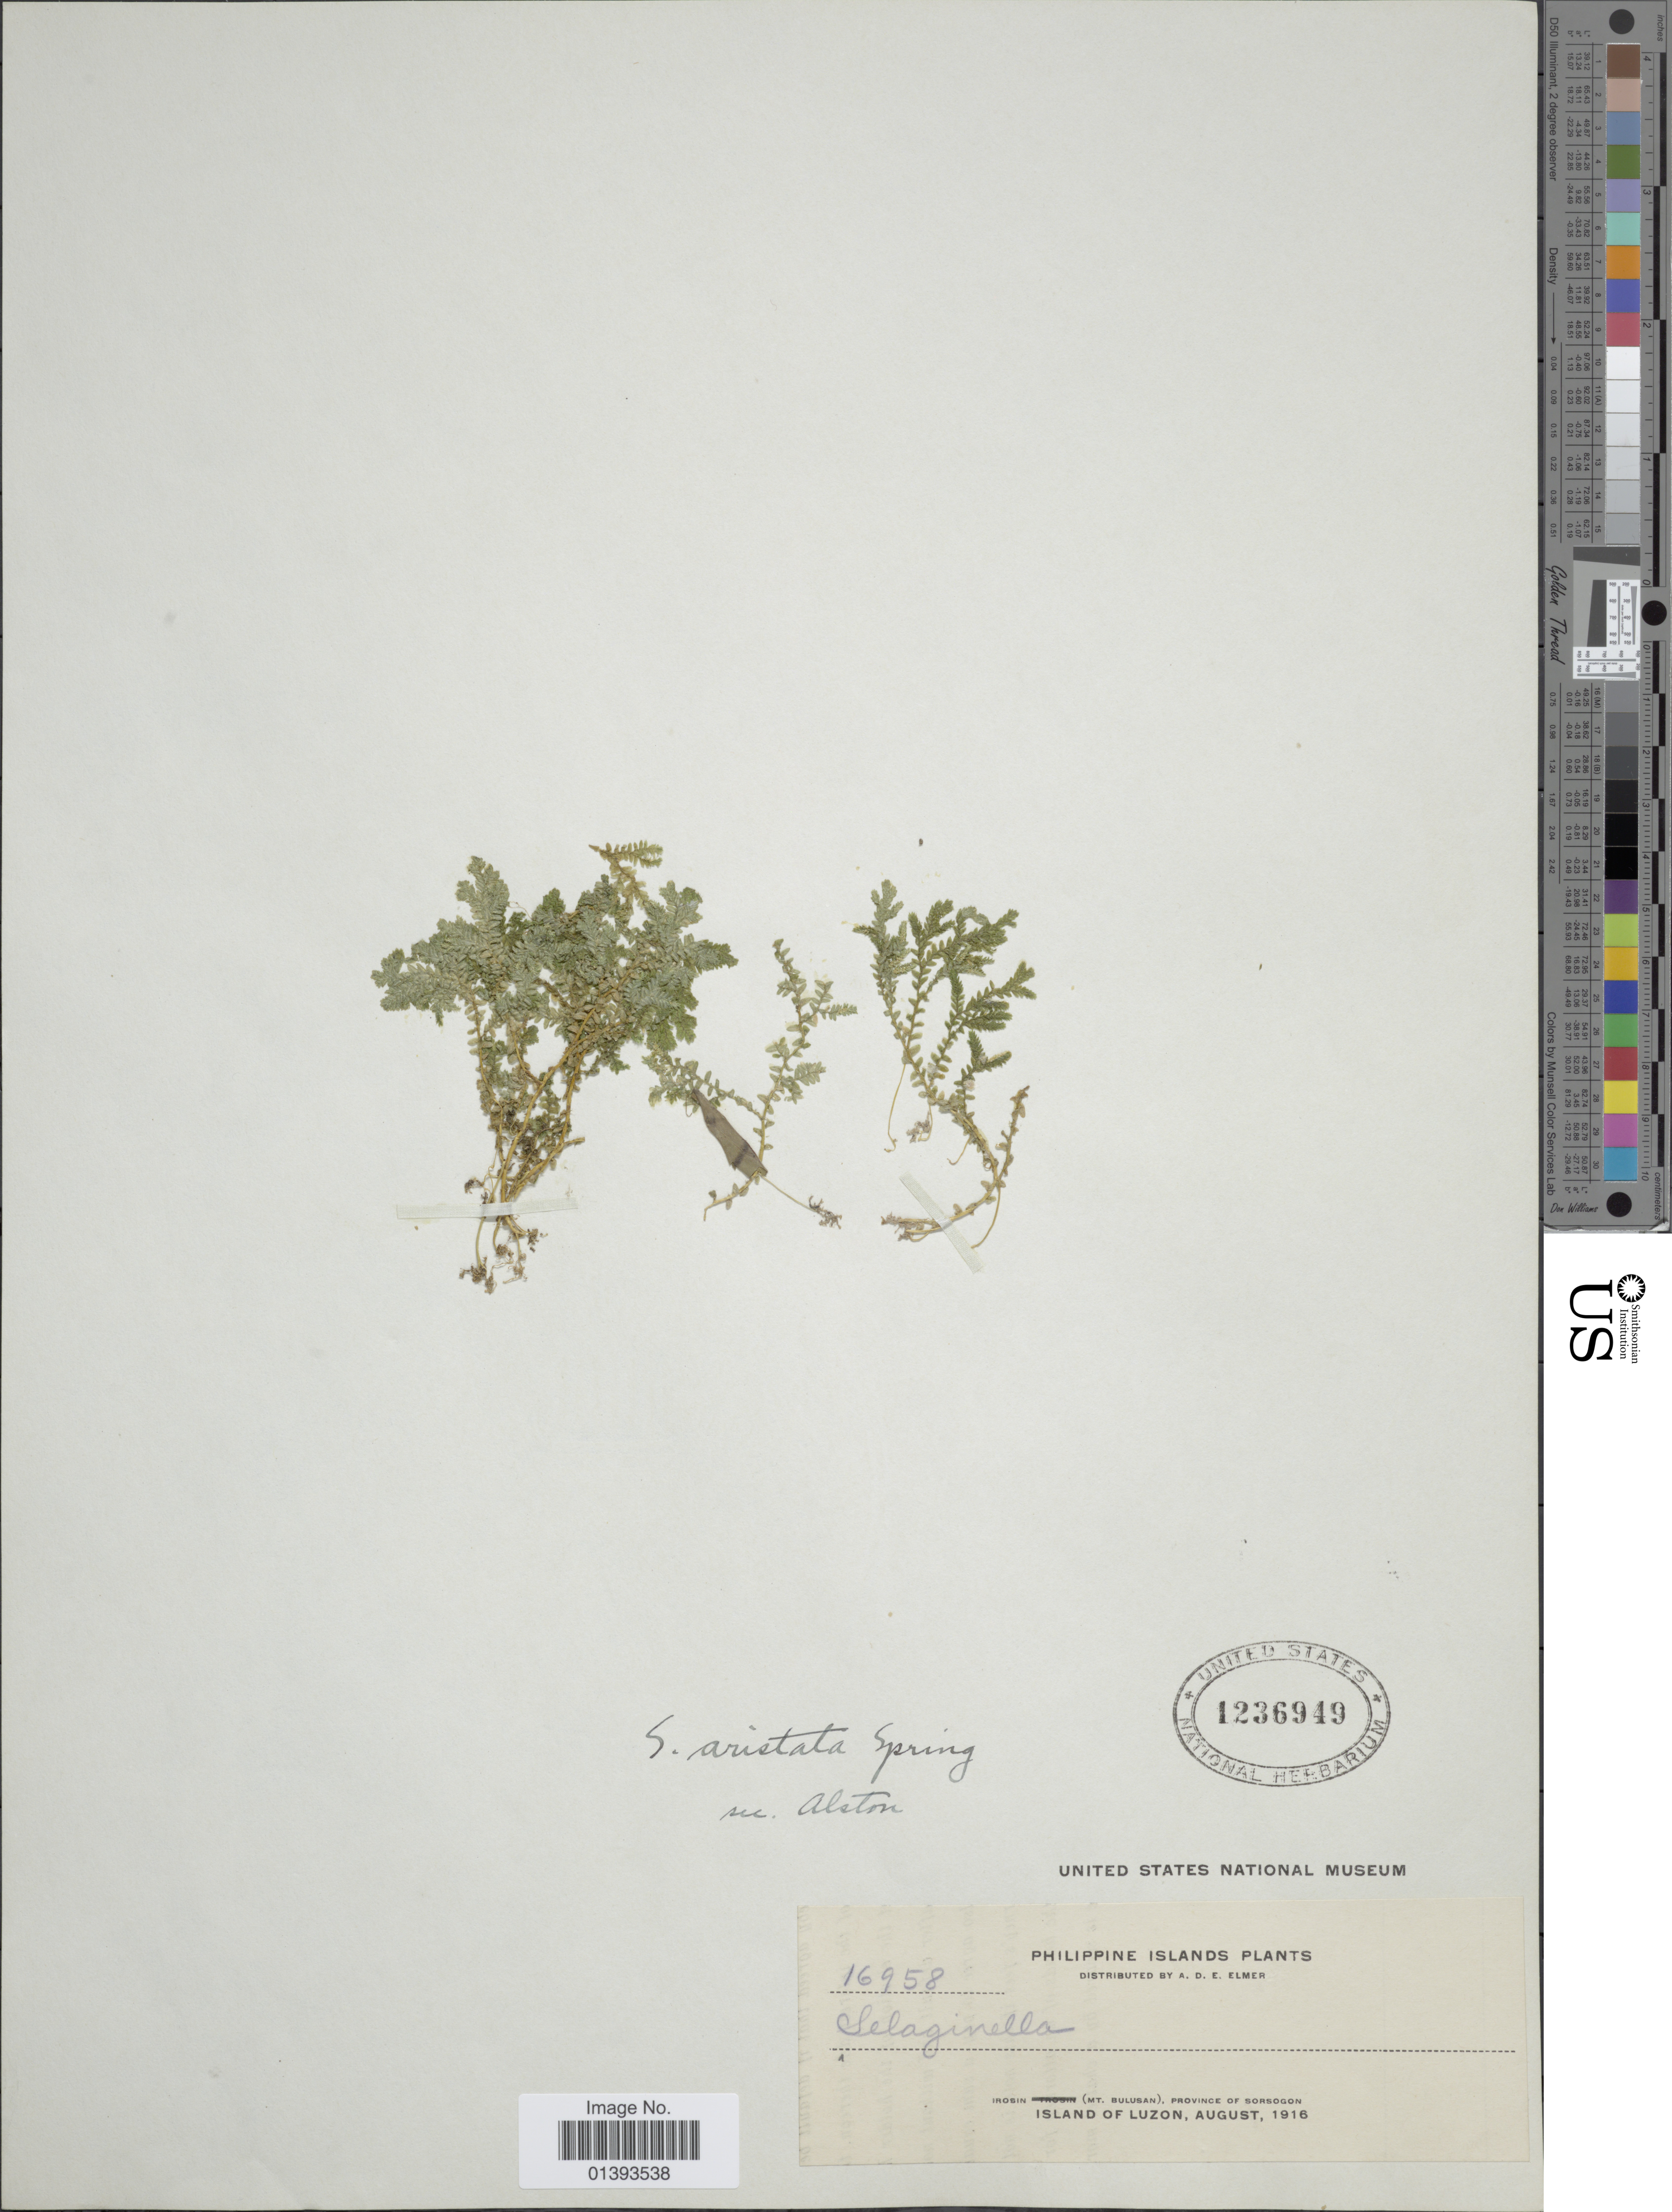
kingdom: Plantae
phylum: Tracheophyta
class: Lycopodiopsida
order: Selaginellales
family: Selaginellaceae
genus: Selaginella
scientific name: Selaginella aristata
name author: Spring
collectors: A. D. E. Elmer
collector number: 16958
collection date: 1916-08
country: Philippines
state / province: Central Luzon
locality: Irosin(Mt. Bulusan), province of Sorsogon, Island of Luzon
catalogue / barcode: US 1236949